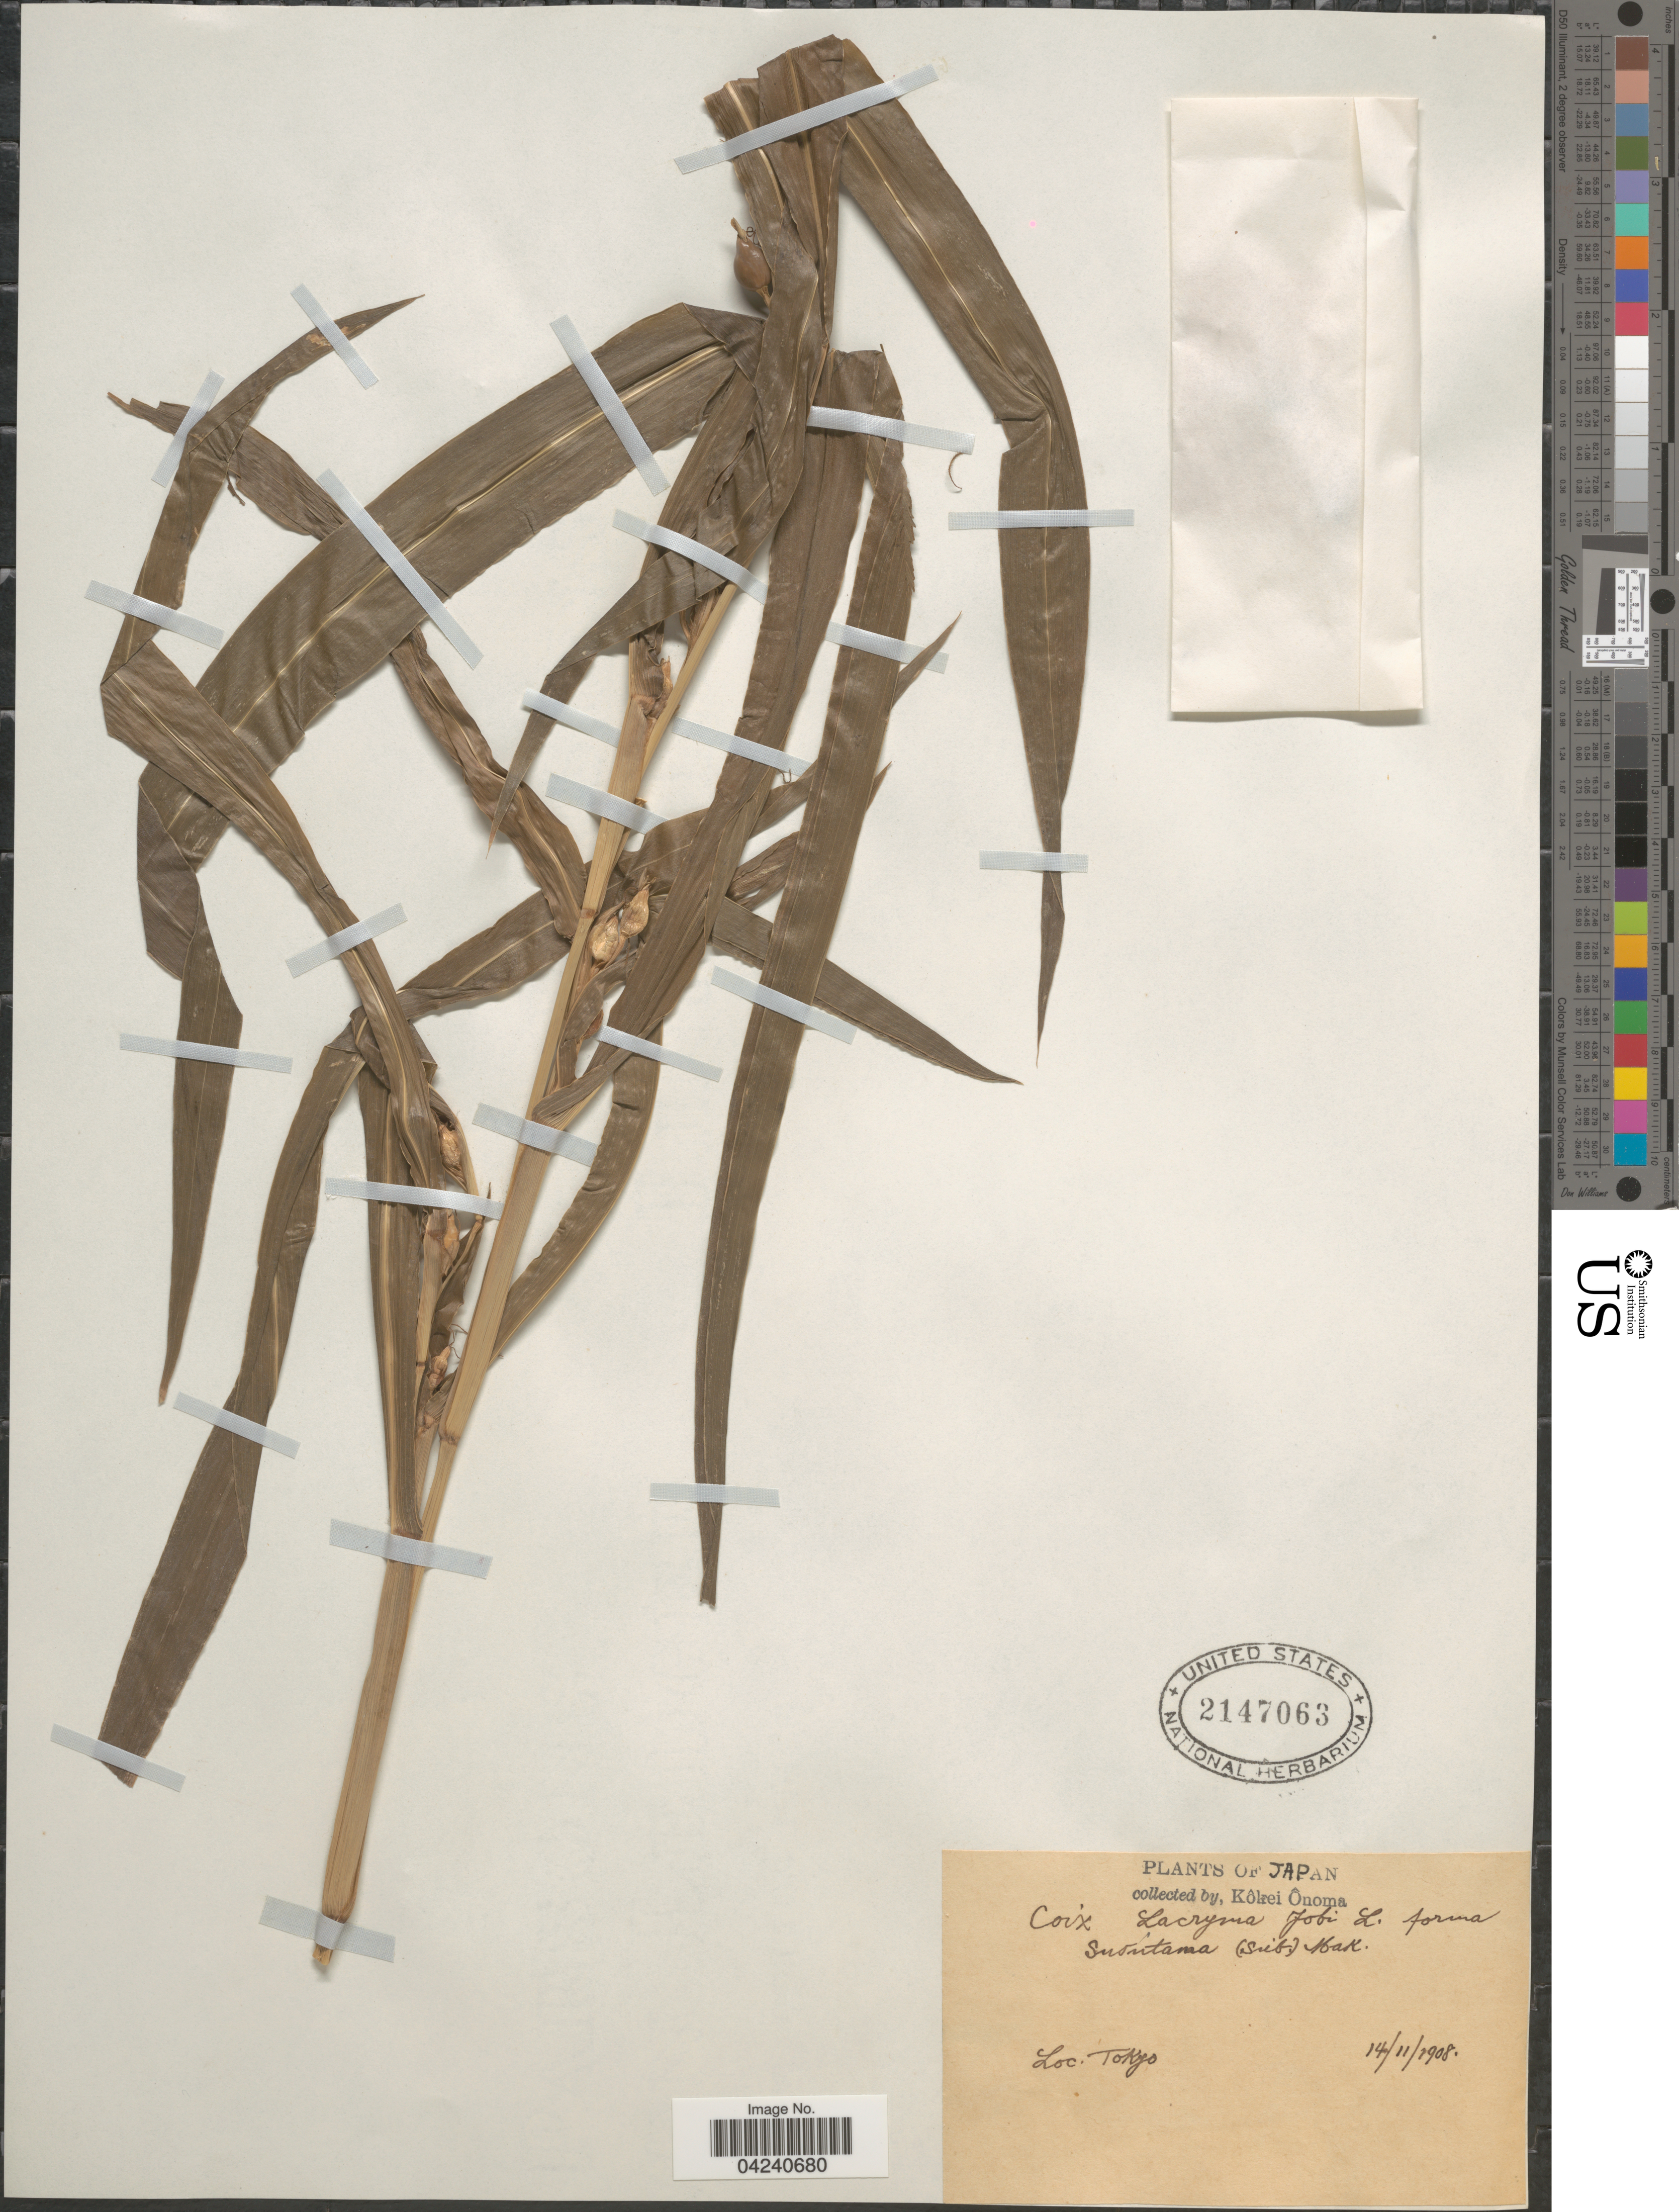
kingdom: Plantae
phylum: Tracheophyta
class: Liliopsida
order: Poales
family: Poaceae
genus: Coix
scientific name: Coix lacryma-jobi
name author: L.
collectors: K. Onoma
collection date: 1908-11-14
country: Japan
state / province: Tokyo, Federal City of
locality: Tokyo.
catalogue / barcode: US 2147063